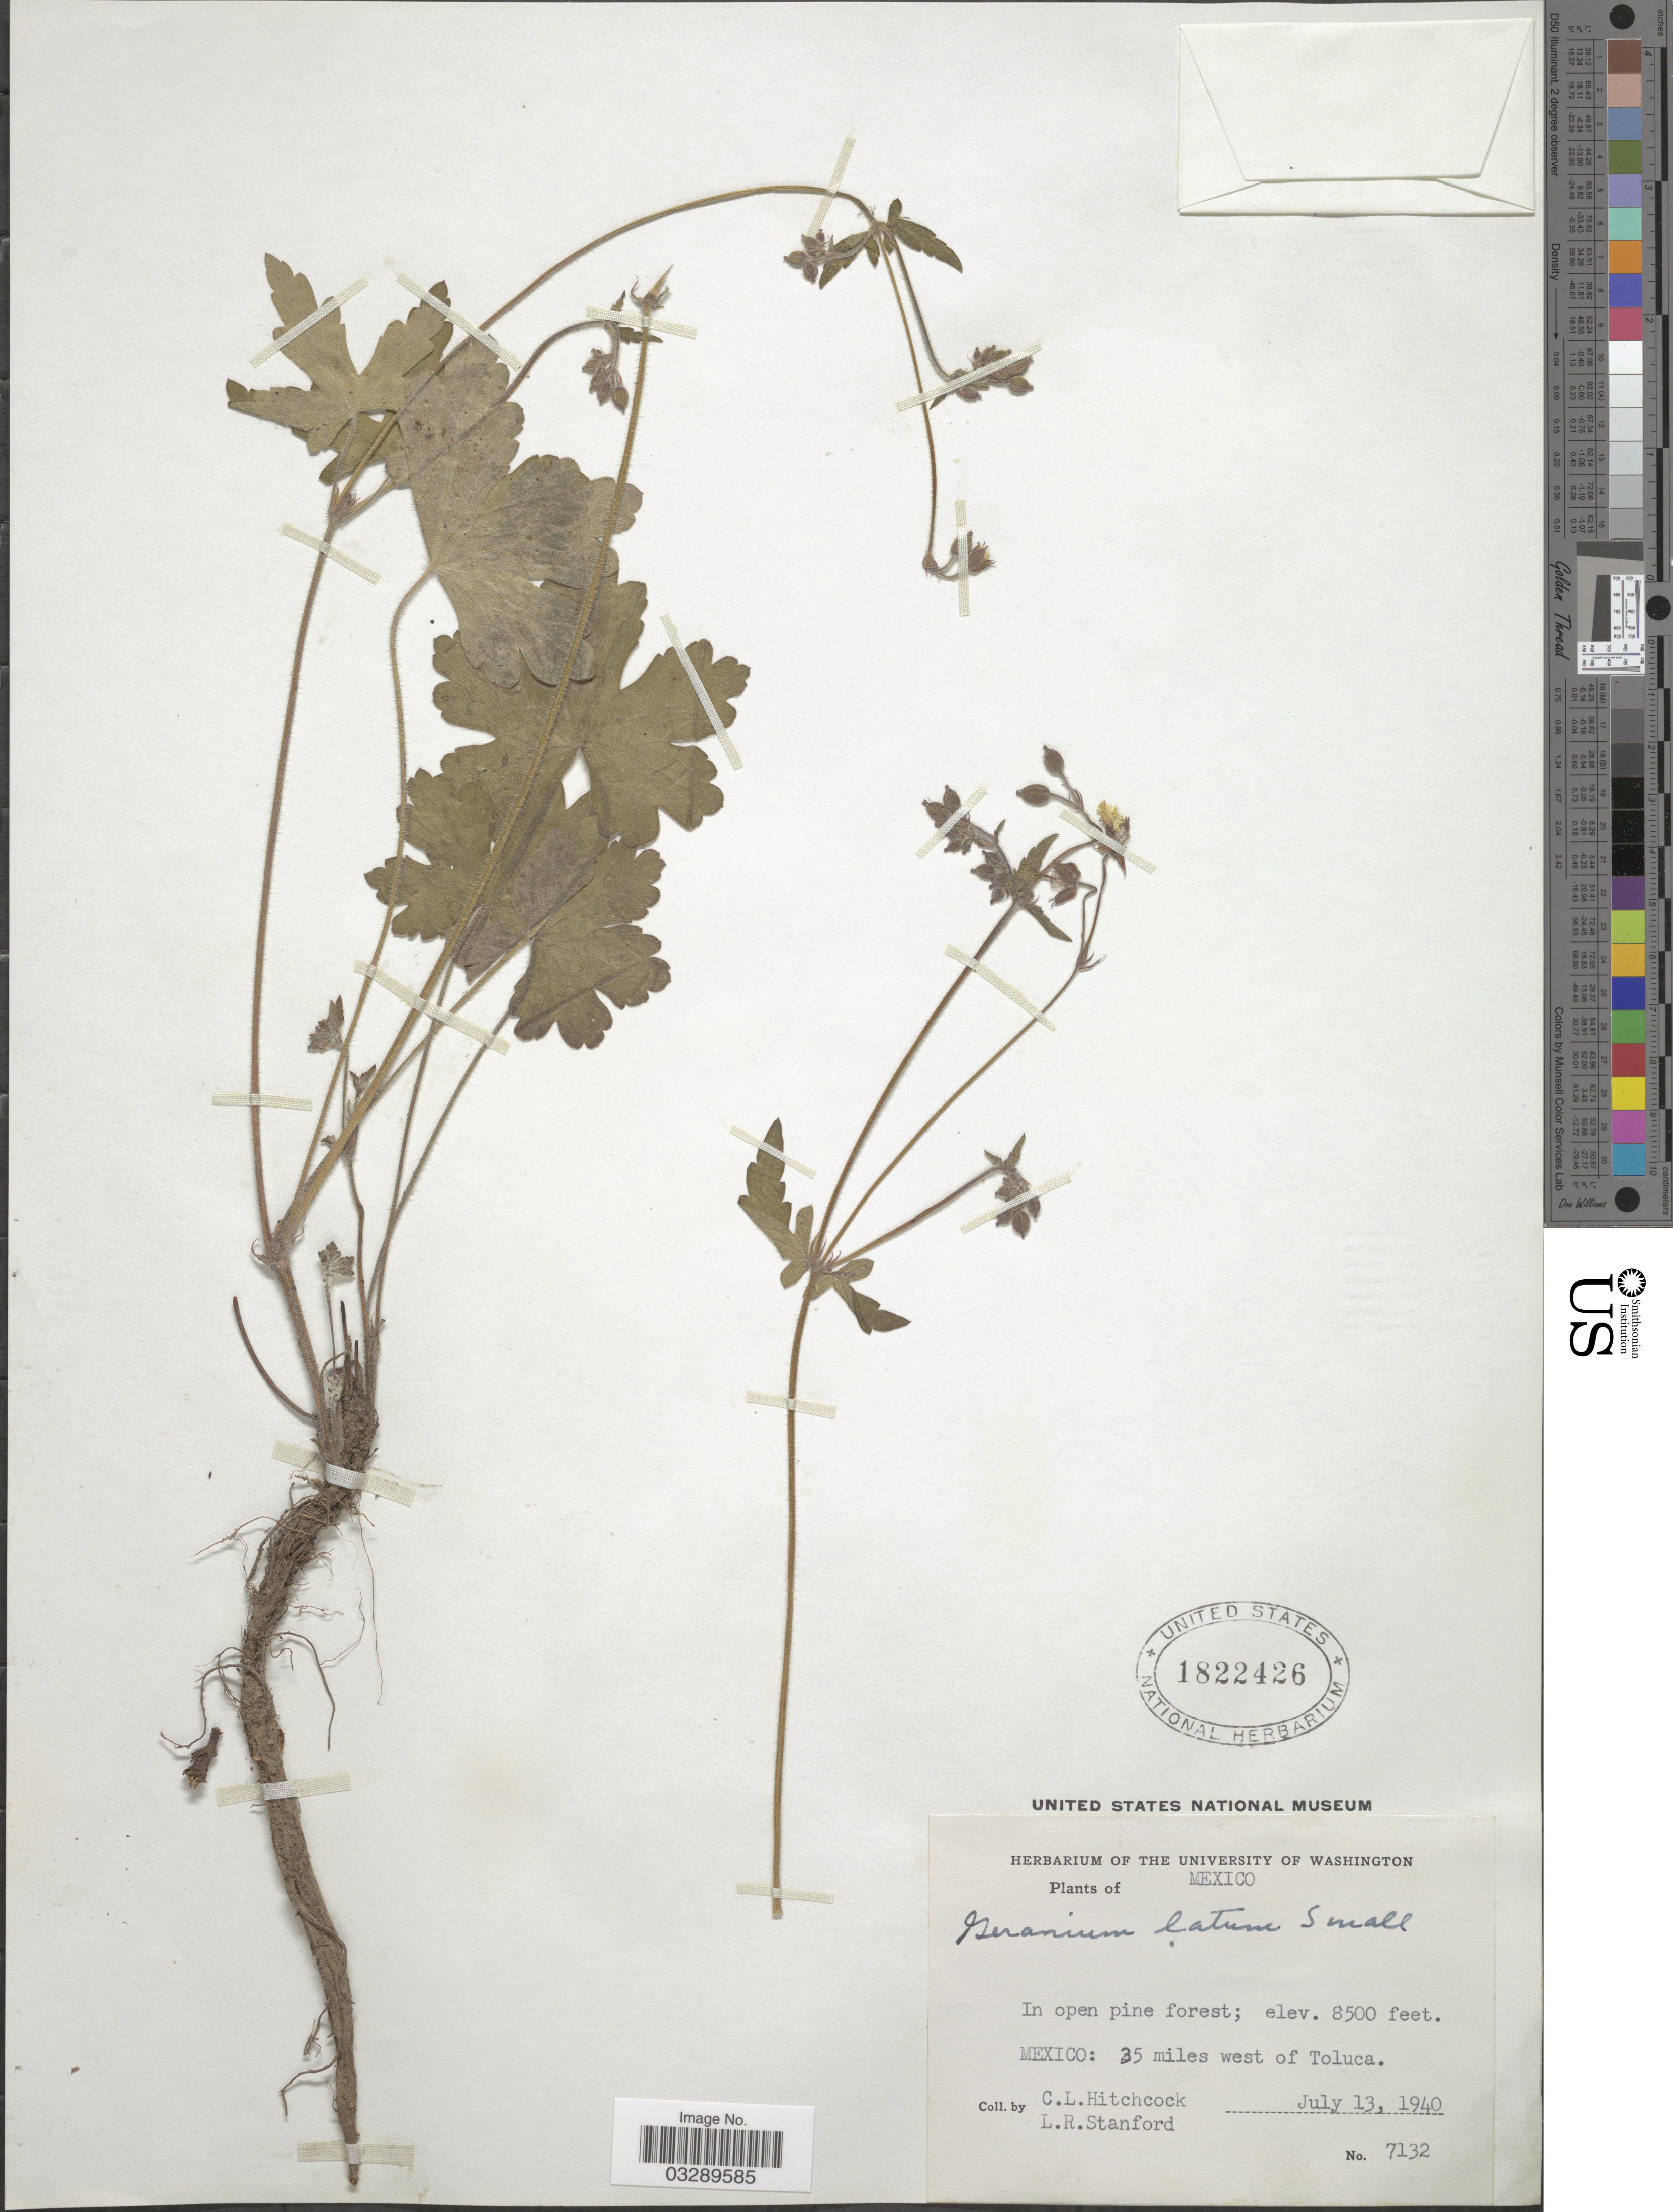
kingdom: Plantae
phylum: Tracheophyta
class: Magnoliopsida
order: Geraniales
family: Geraniaceae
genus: Geranium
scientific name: Geranium latum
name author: Small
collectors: C. L. Hitchcock & L. R. Stanford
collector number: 7132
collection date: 1940-07-13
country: Mexico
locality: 35 miles west of Toluca.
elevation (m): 2591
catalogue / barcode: US 1822426